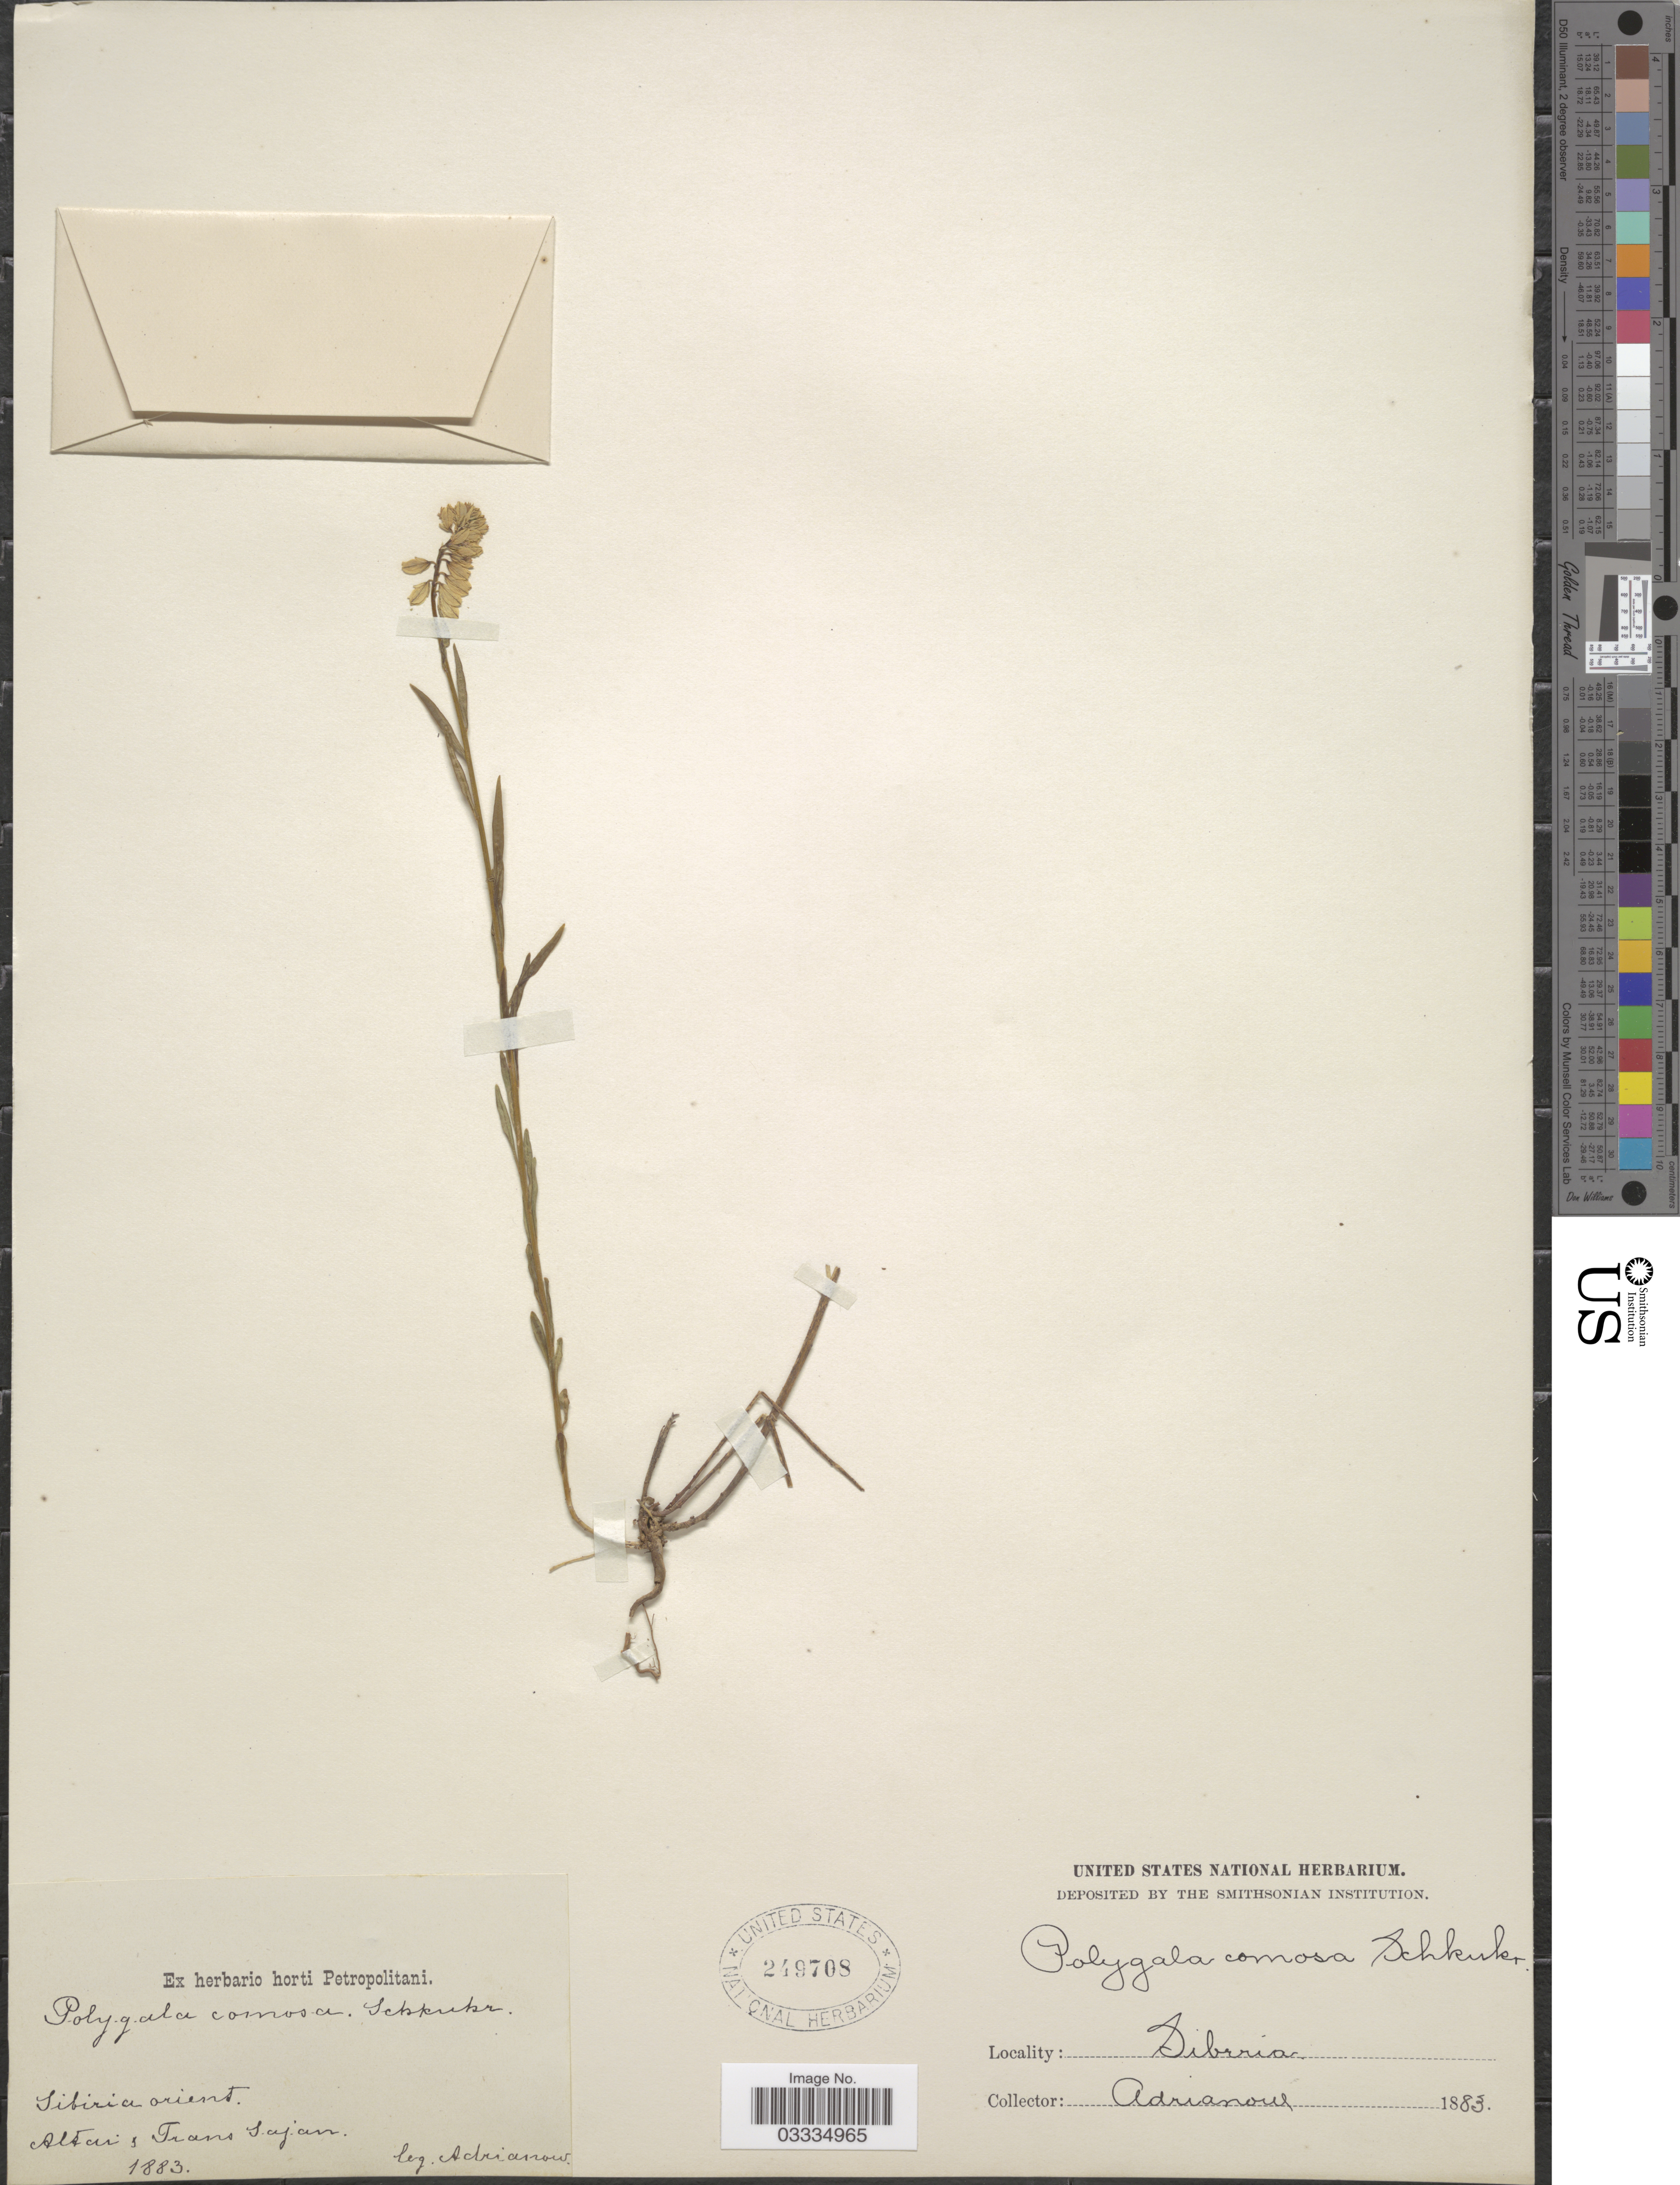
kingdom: Plantae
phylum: Tracheophyta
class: Magnoliopsida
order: Fabales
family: Polygalaceae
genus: Polygala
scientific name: Polygala comosa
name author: Schkuhr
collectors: Andrianow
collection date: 1883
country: Russian Federation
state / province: Altai Republic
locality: Sibiria orient. Altai, Trans Sajan. Siberia.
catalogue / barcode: US 249708